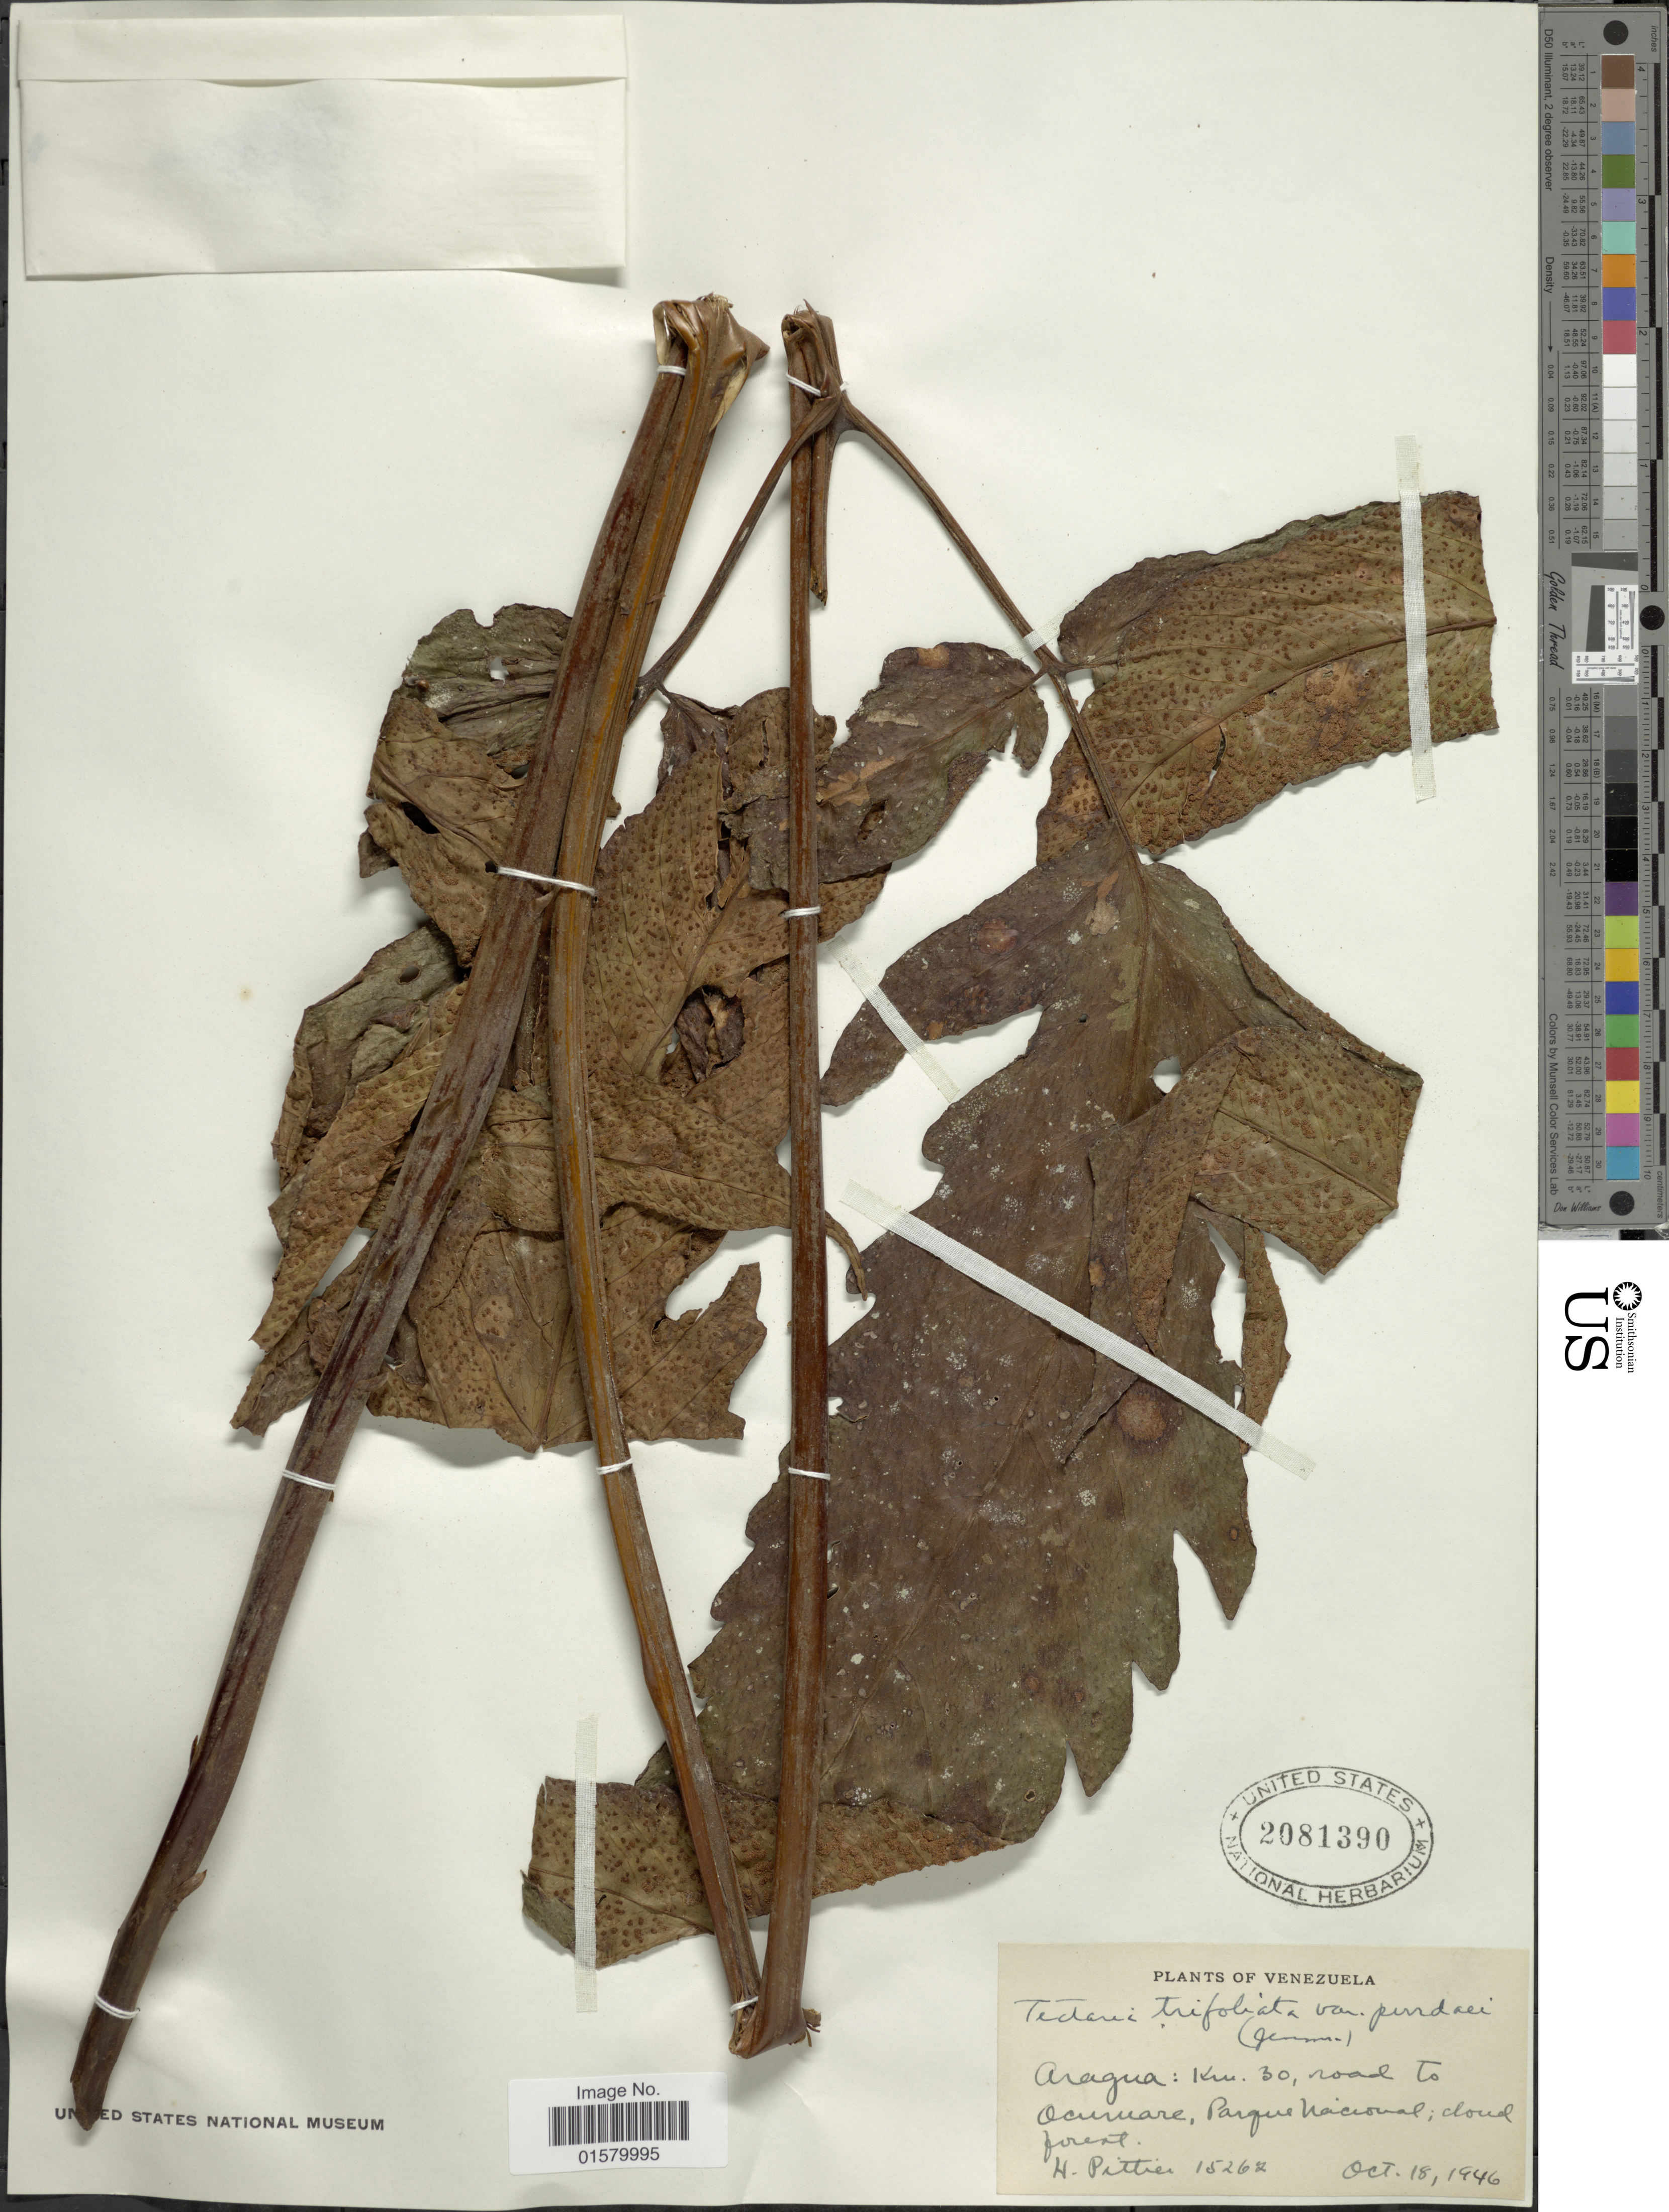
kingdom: Plantae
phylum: Tracheophyta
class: Polypodiopsida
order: Polypodiales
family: Tectariaceae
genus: Tectaria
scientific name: Tectaria trifoliata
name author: (L.) Cav.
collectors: H. F. Pittier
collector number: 15262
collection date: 1946-10-18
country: Venezuela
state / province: Aragua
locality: Aragua: Km 30, road to Ocumare, Parque Nacional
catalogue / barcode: US 2081390